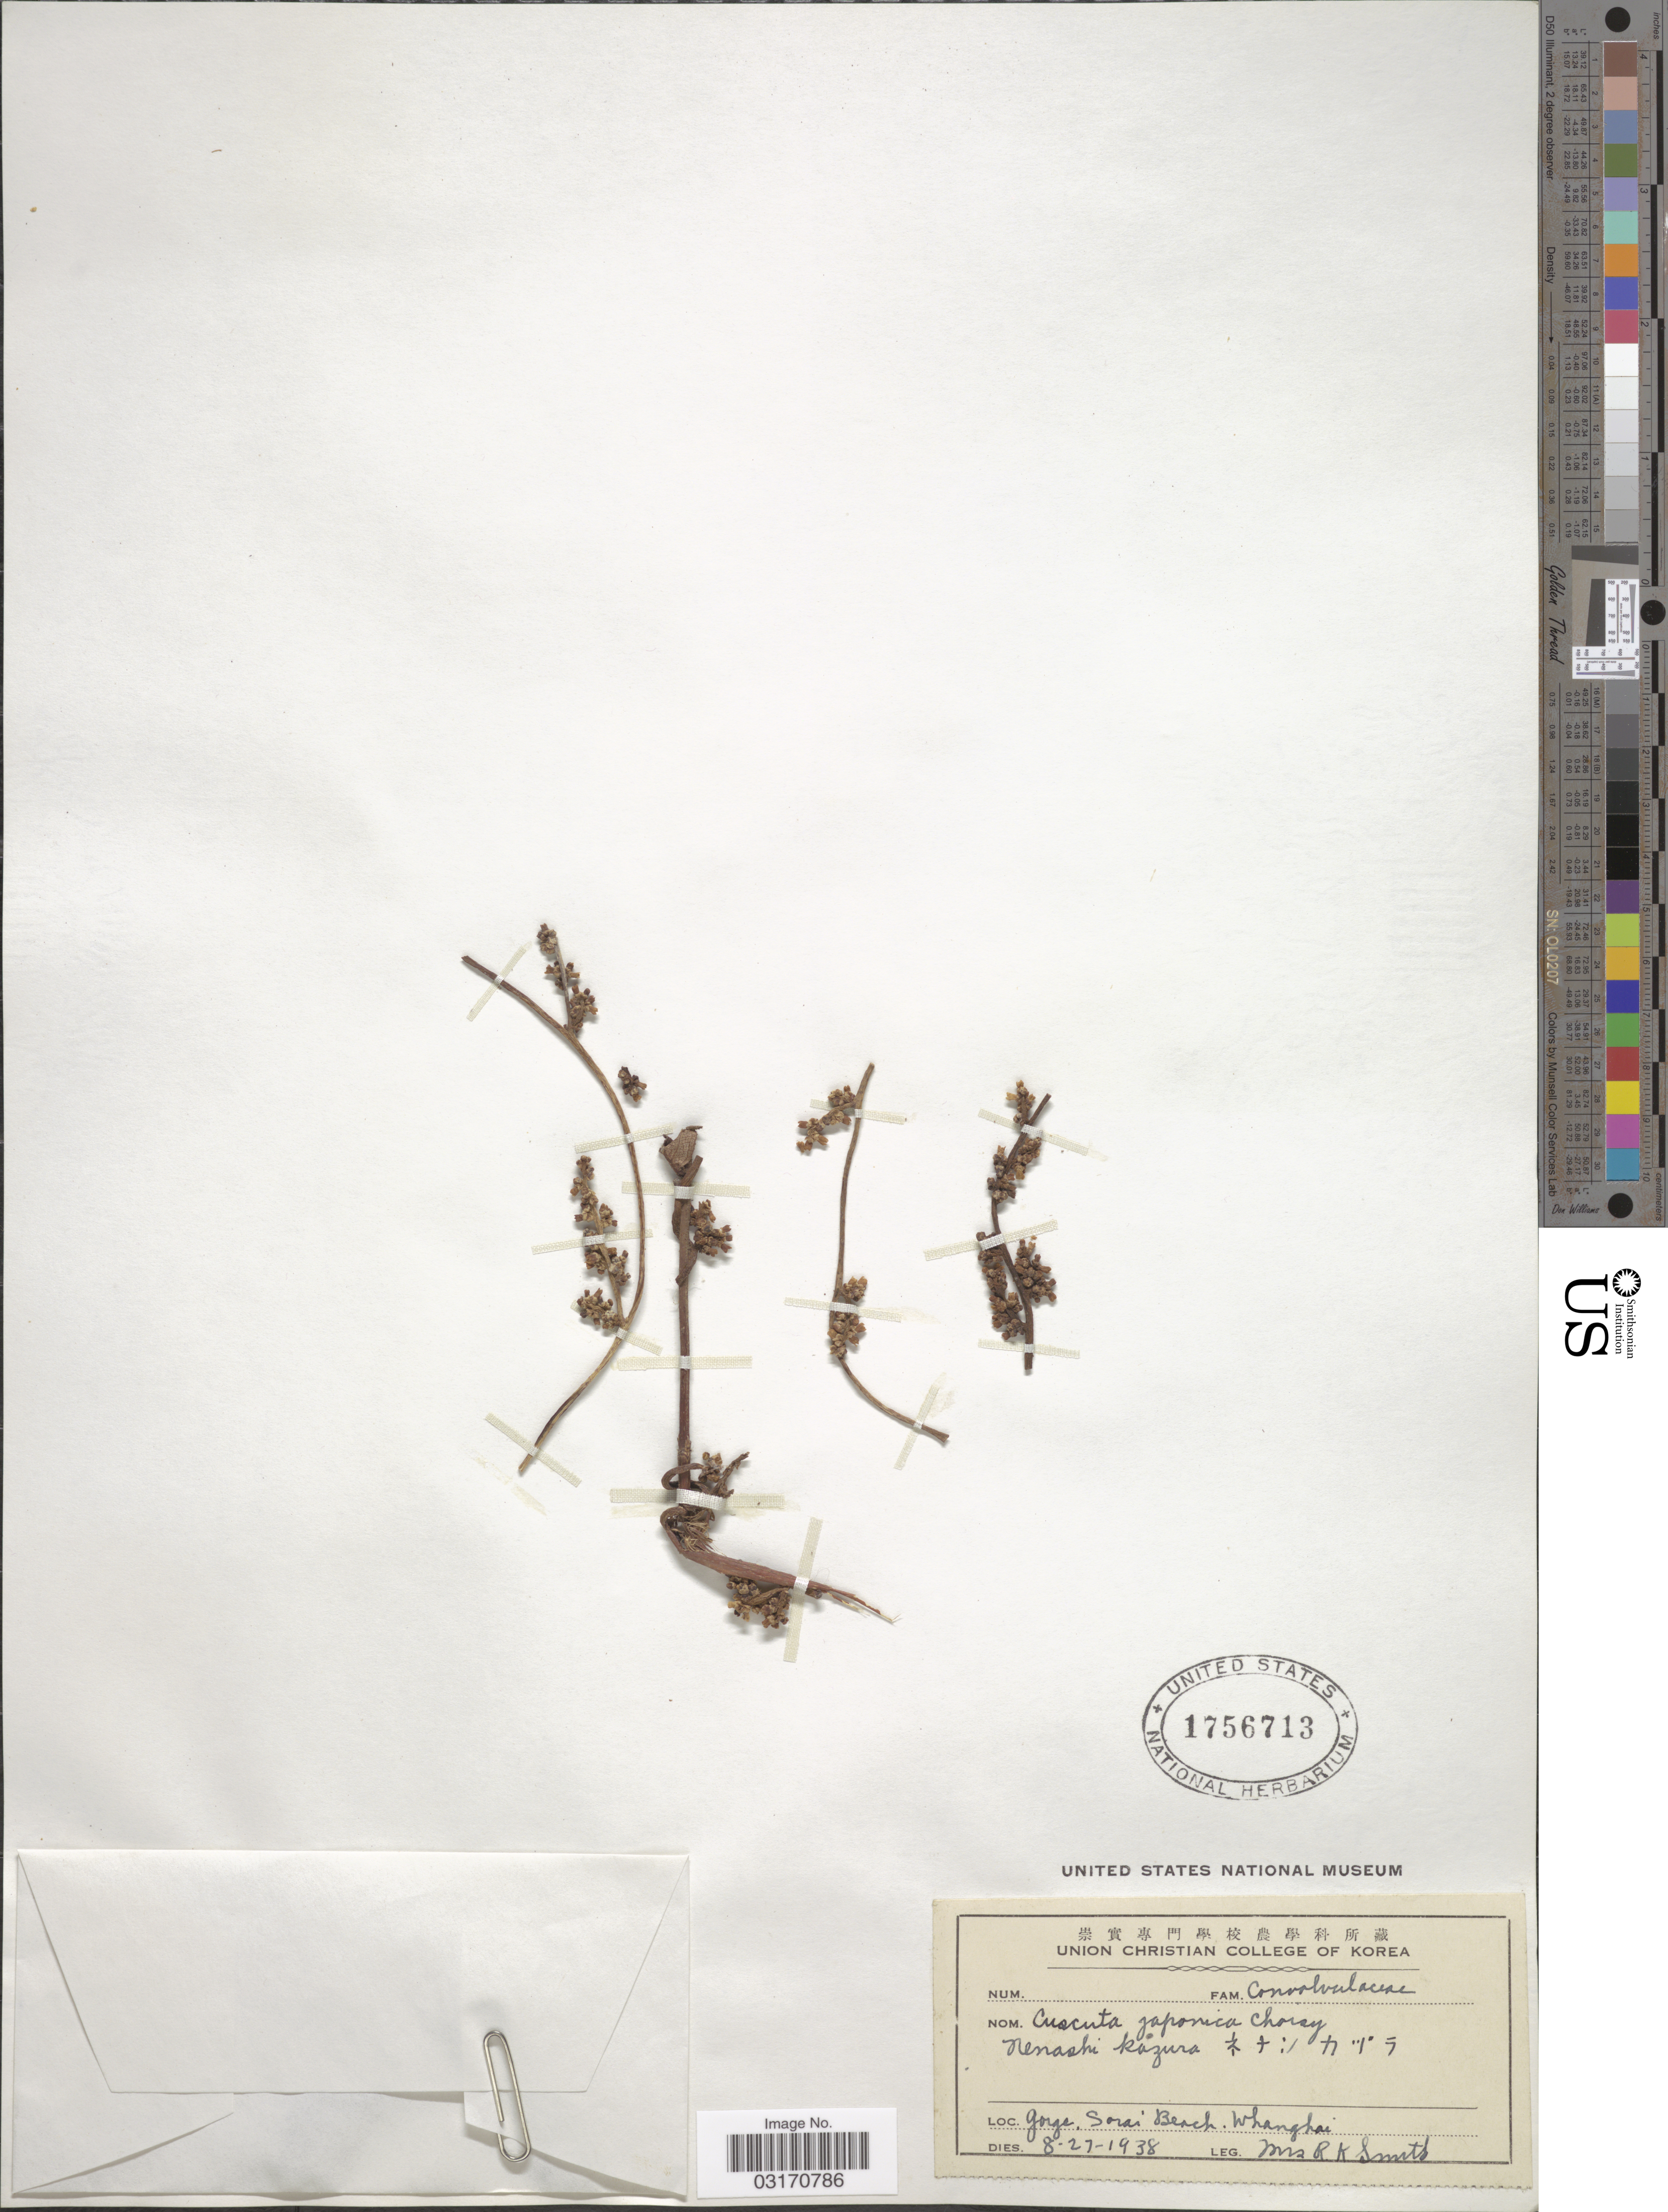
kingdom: Plantae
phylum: Tracheophyta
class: Magnoliopsida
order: Solanales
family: Convolvulaceae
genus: Cuscuta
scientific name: Cuscuta japonica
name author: Choisy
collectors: Mrs. R. K. Smith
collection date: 1938-08-27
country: North Korea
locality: Gorge, Sorai Beach, Wanghai.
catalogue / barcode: US 1756713